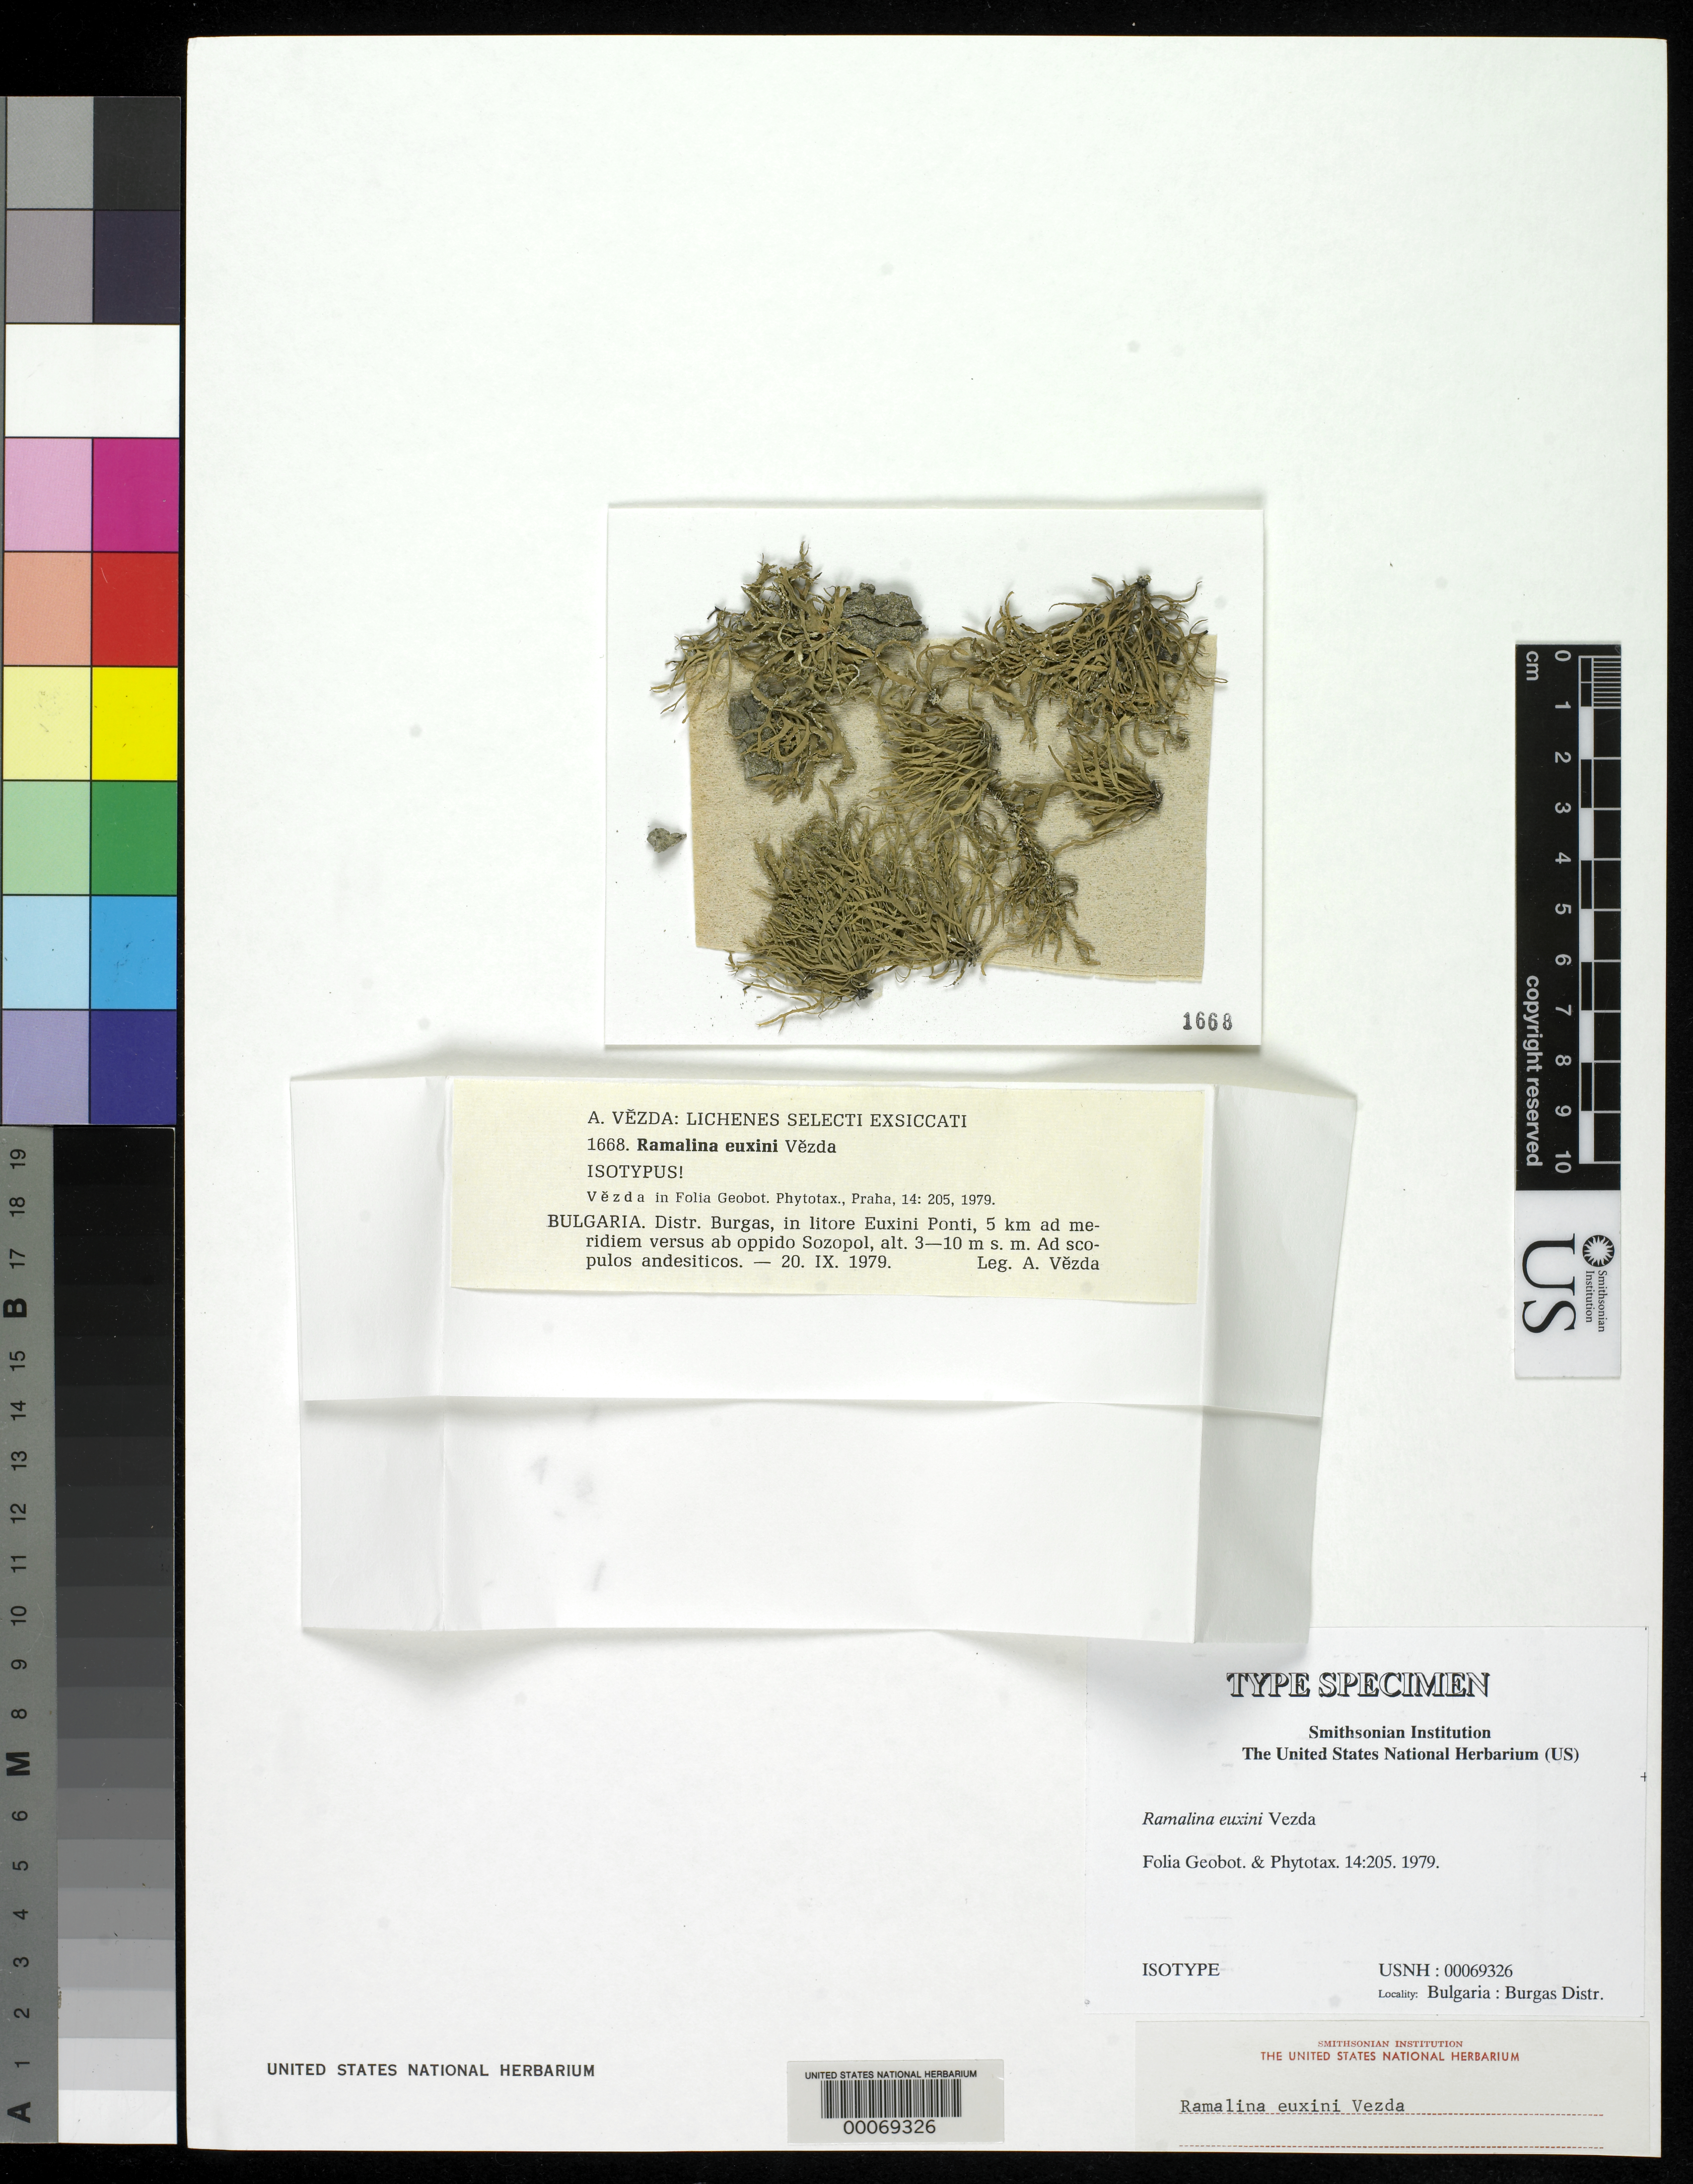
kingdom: Fungi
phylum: Ascomycota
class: Lecanoromycetes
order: Lecanorales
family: Ramalinaceae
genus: Ramalina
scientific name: Ramalina euxini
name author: Vezda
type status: Isotype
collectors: A. Vezda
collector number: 1668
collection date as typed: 20 Sep 1978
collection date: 1978-09-20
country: Bulgaria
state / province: Burgas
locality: In Litore Euxini Ponti, 5 km ad meridiem versus ab oppido Sozopol. [On the shore of the Black Sea, 5 km to the S towards/from the town of Sozopol]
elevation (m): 3